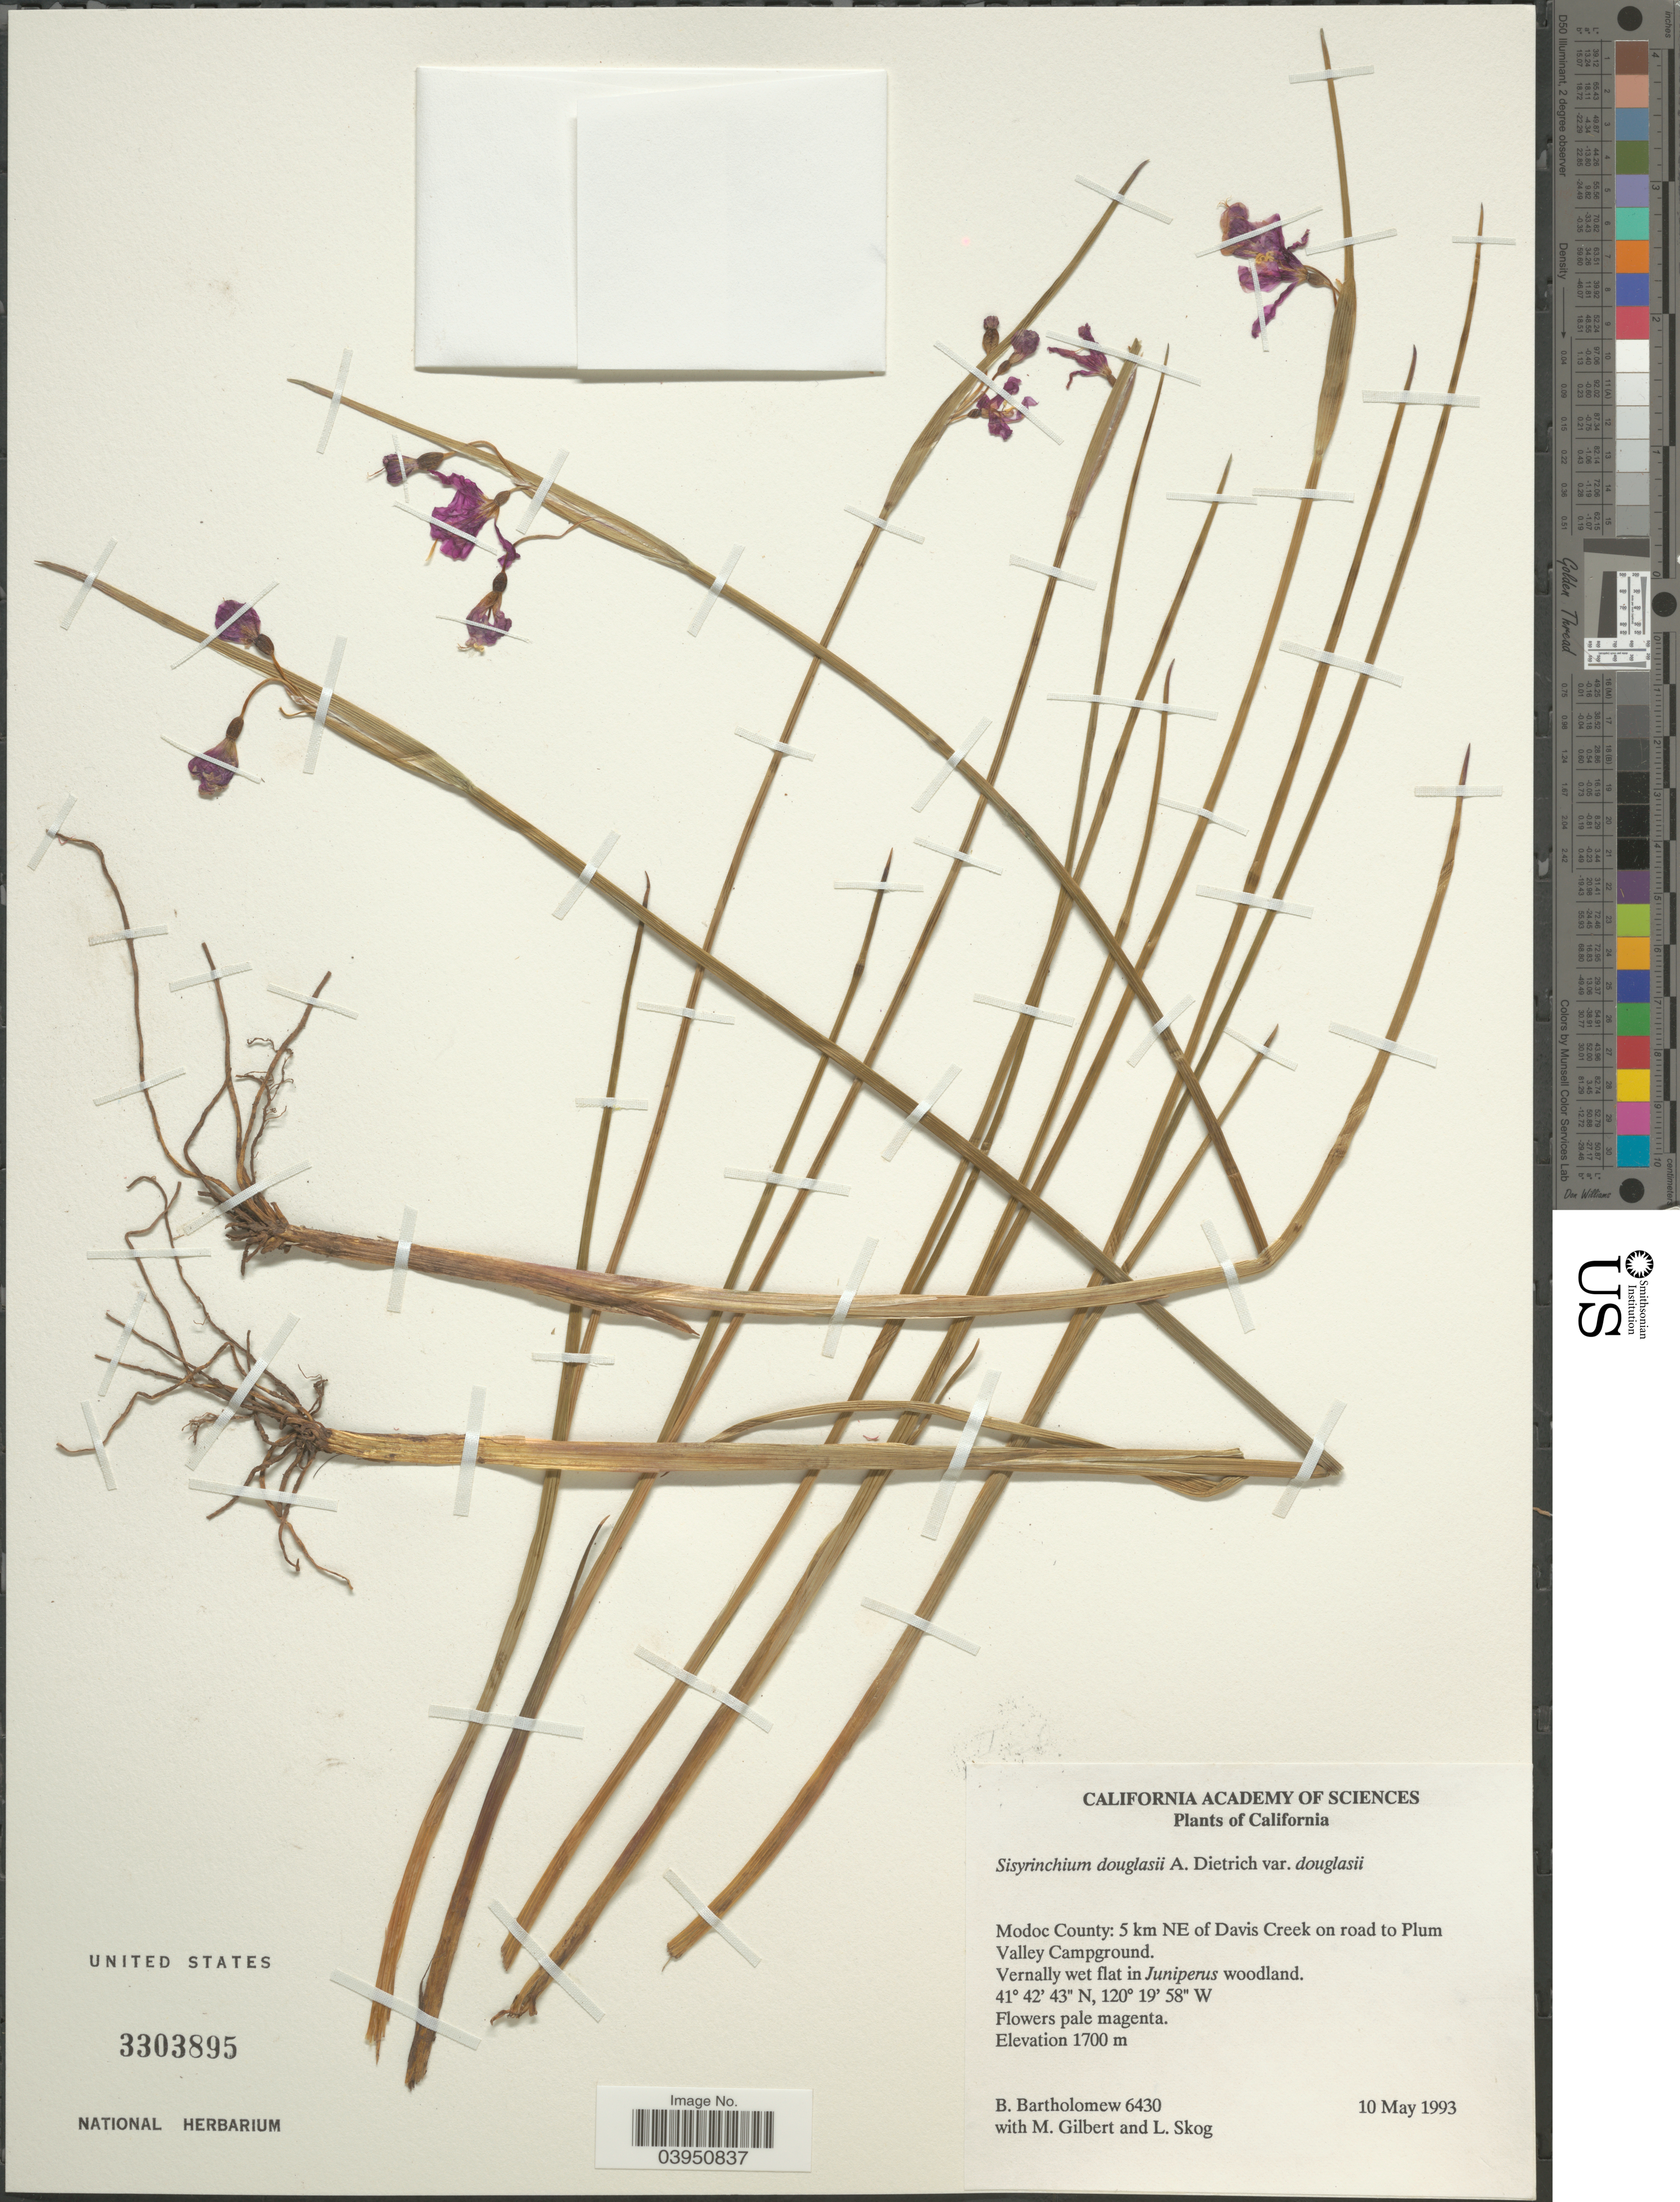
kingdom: Plantae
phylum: Tracheophyta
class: Liliopsida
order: Asparagales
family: Iridaceae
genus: Sisyrinchium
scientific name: Sisyrinchium douglasii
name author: A. Dietr.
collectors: B. Bartholomew, M. Gilbert & L. E. Skog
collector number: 6430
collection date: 1993-05-10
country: United States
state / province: California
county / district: Modoc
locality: Modoc County: 5 km NE of Davis Creek on road to Plum Valley Campground.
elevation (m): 1700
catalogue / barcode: US 3303895